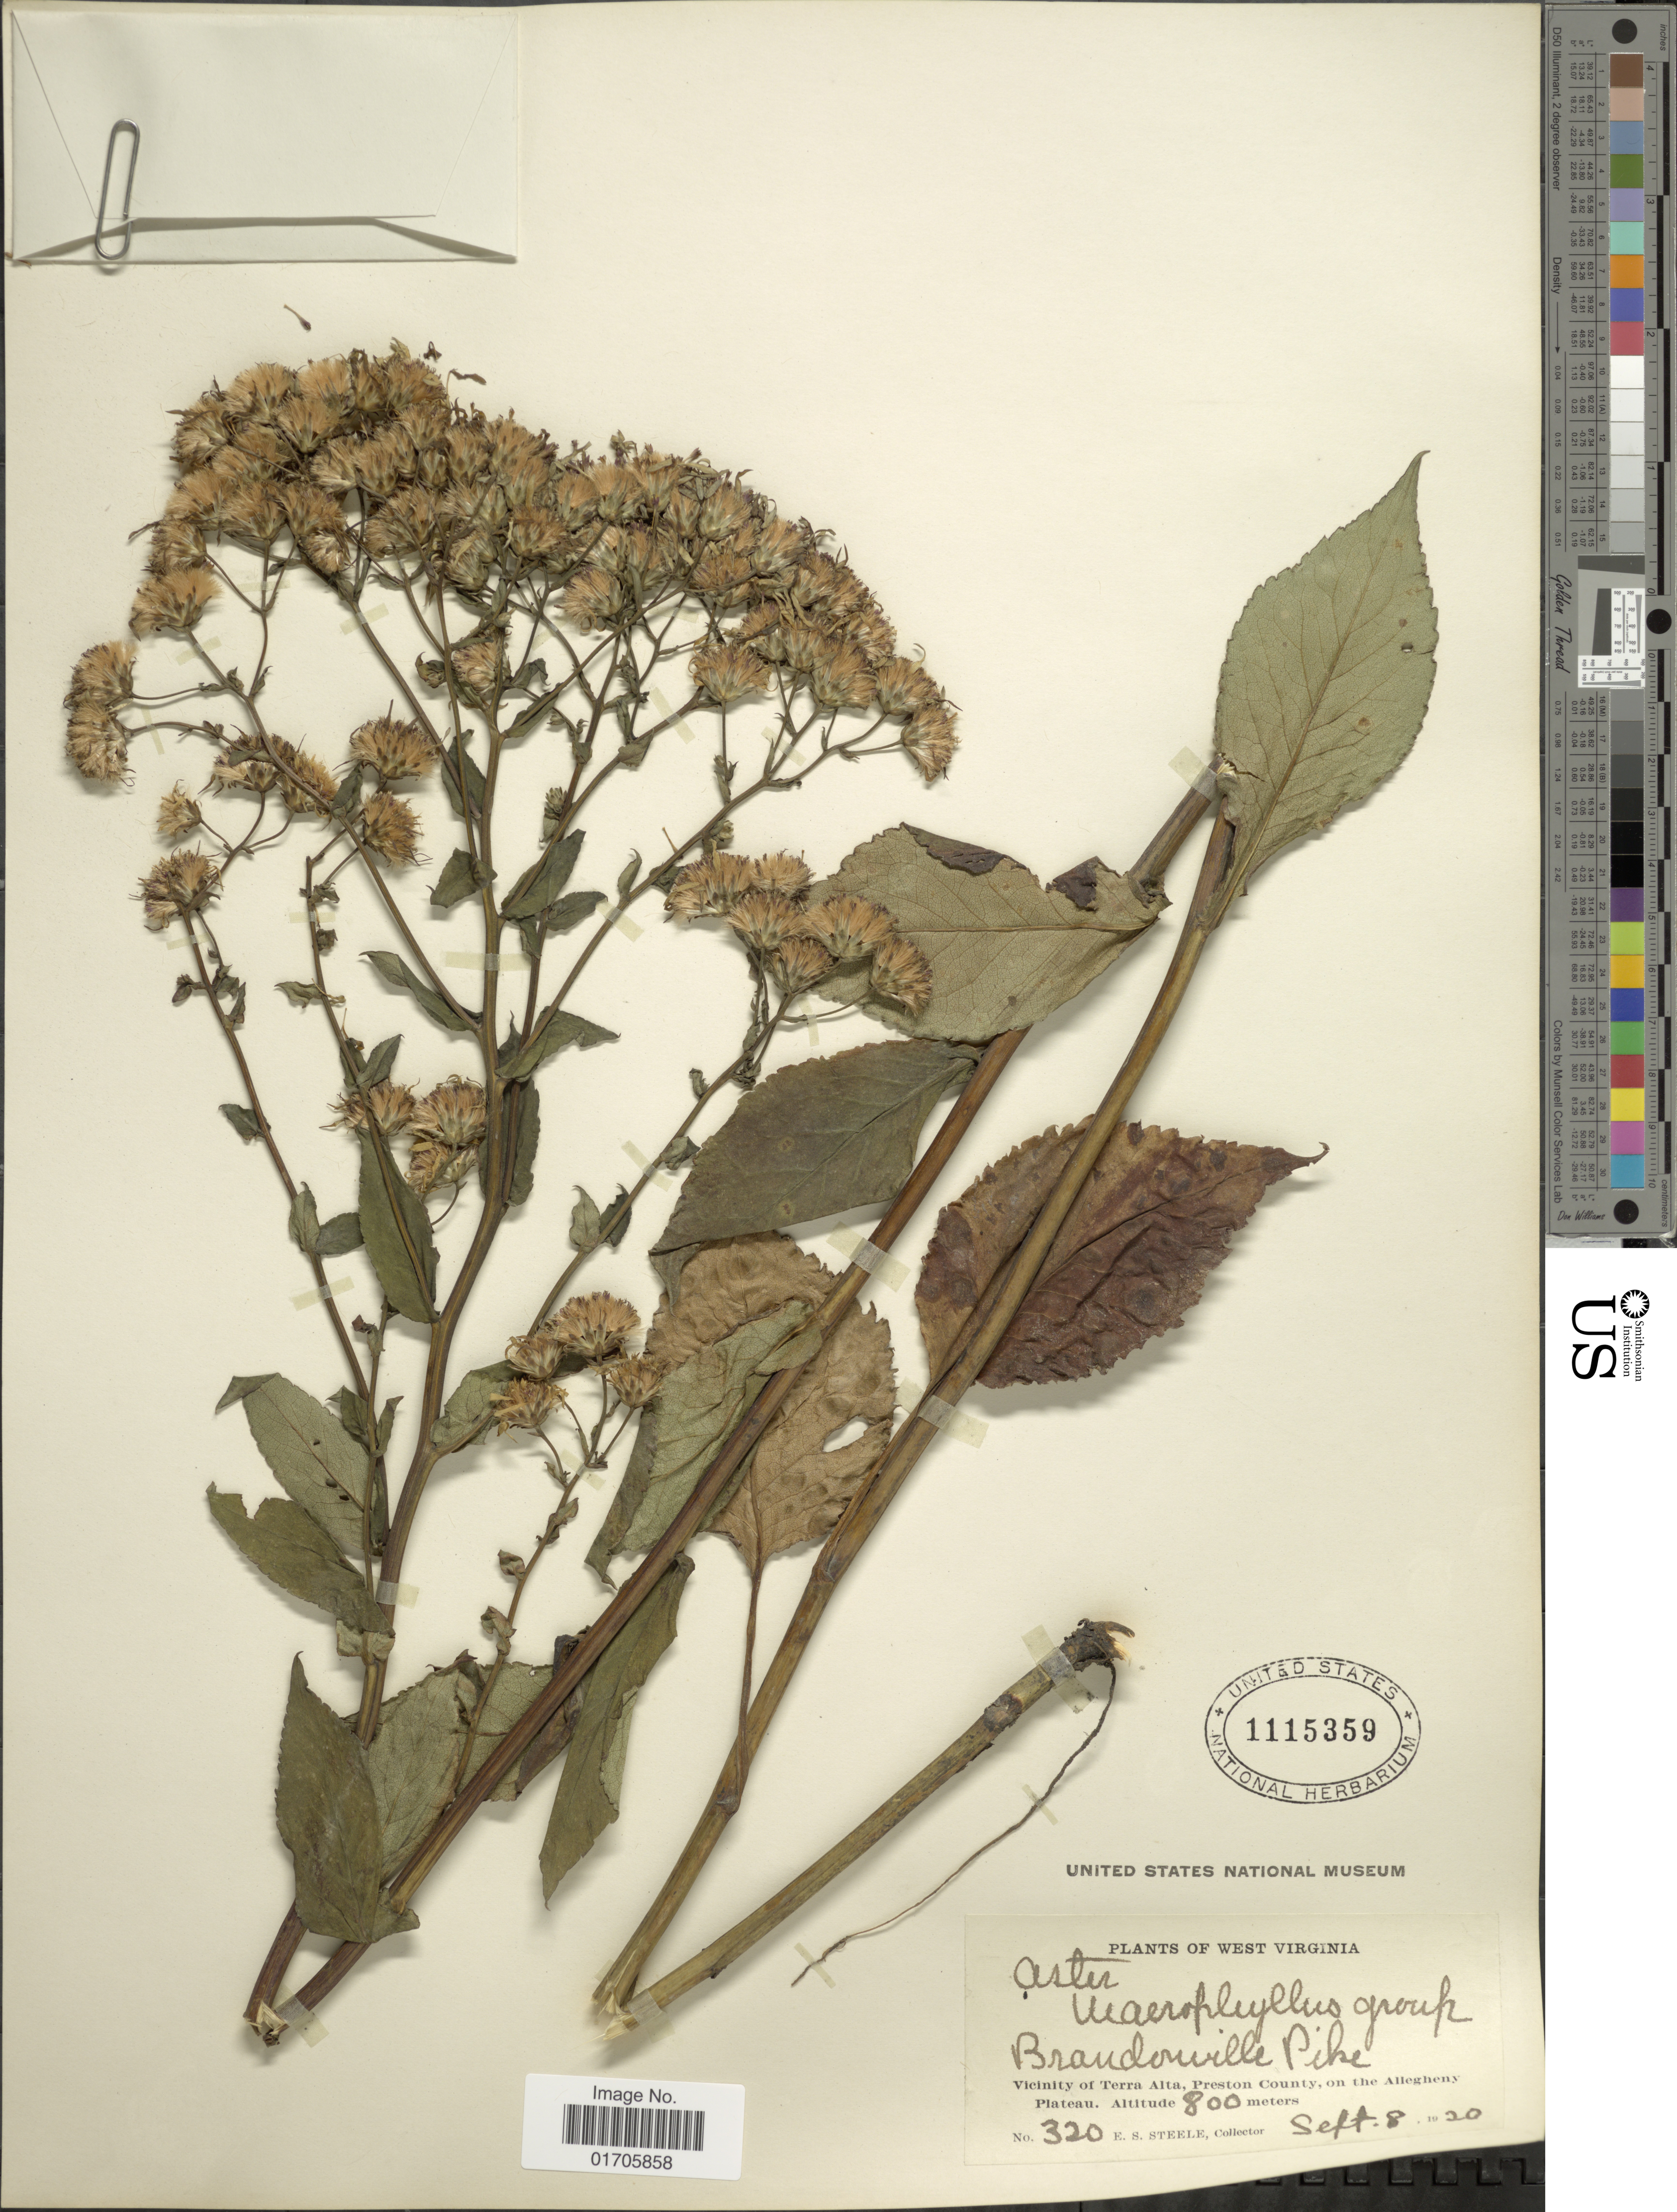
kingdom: Plantae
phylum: Tracheophyta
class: Magnoliopsida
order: Asterales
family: Asteraceae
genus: Eurybia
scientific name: Eurybia macrophylla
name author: (L.) Cass.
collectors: E. Steele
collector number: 320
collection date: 1920-09-08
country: United States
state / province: West Virginia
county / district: Preston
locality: West Virginia. Brandonville Pike. Vicinity of Terra Alta, Preston County, on the Allegheny Plateau.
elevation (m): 800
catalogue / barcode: US 115359